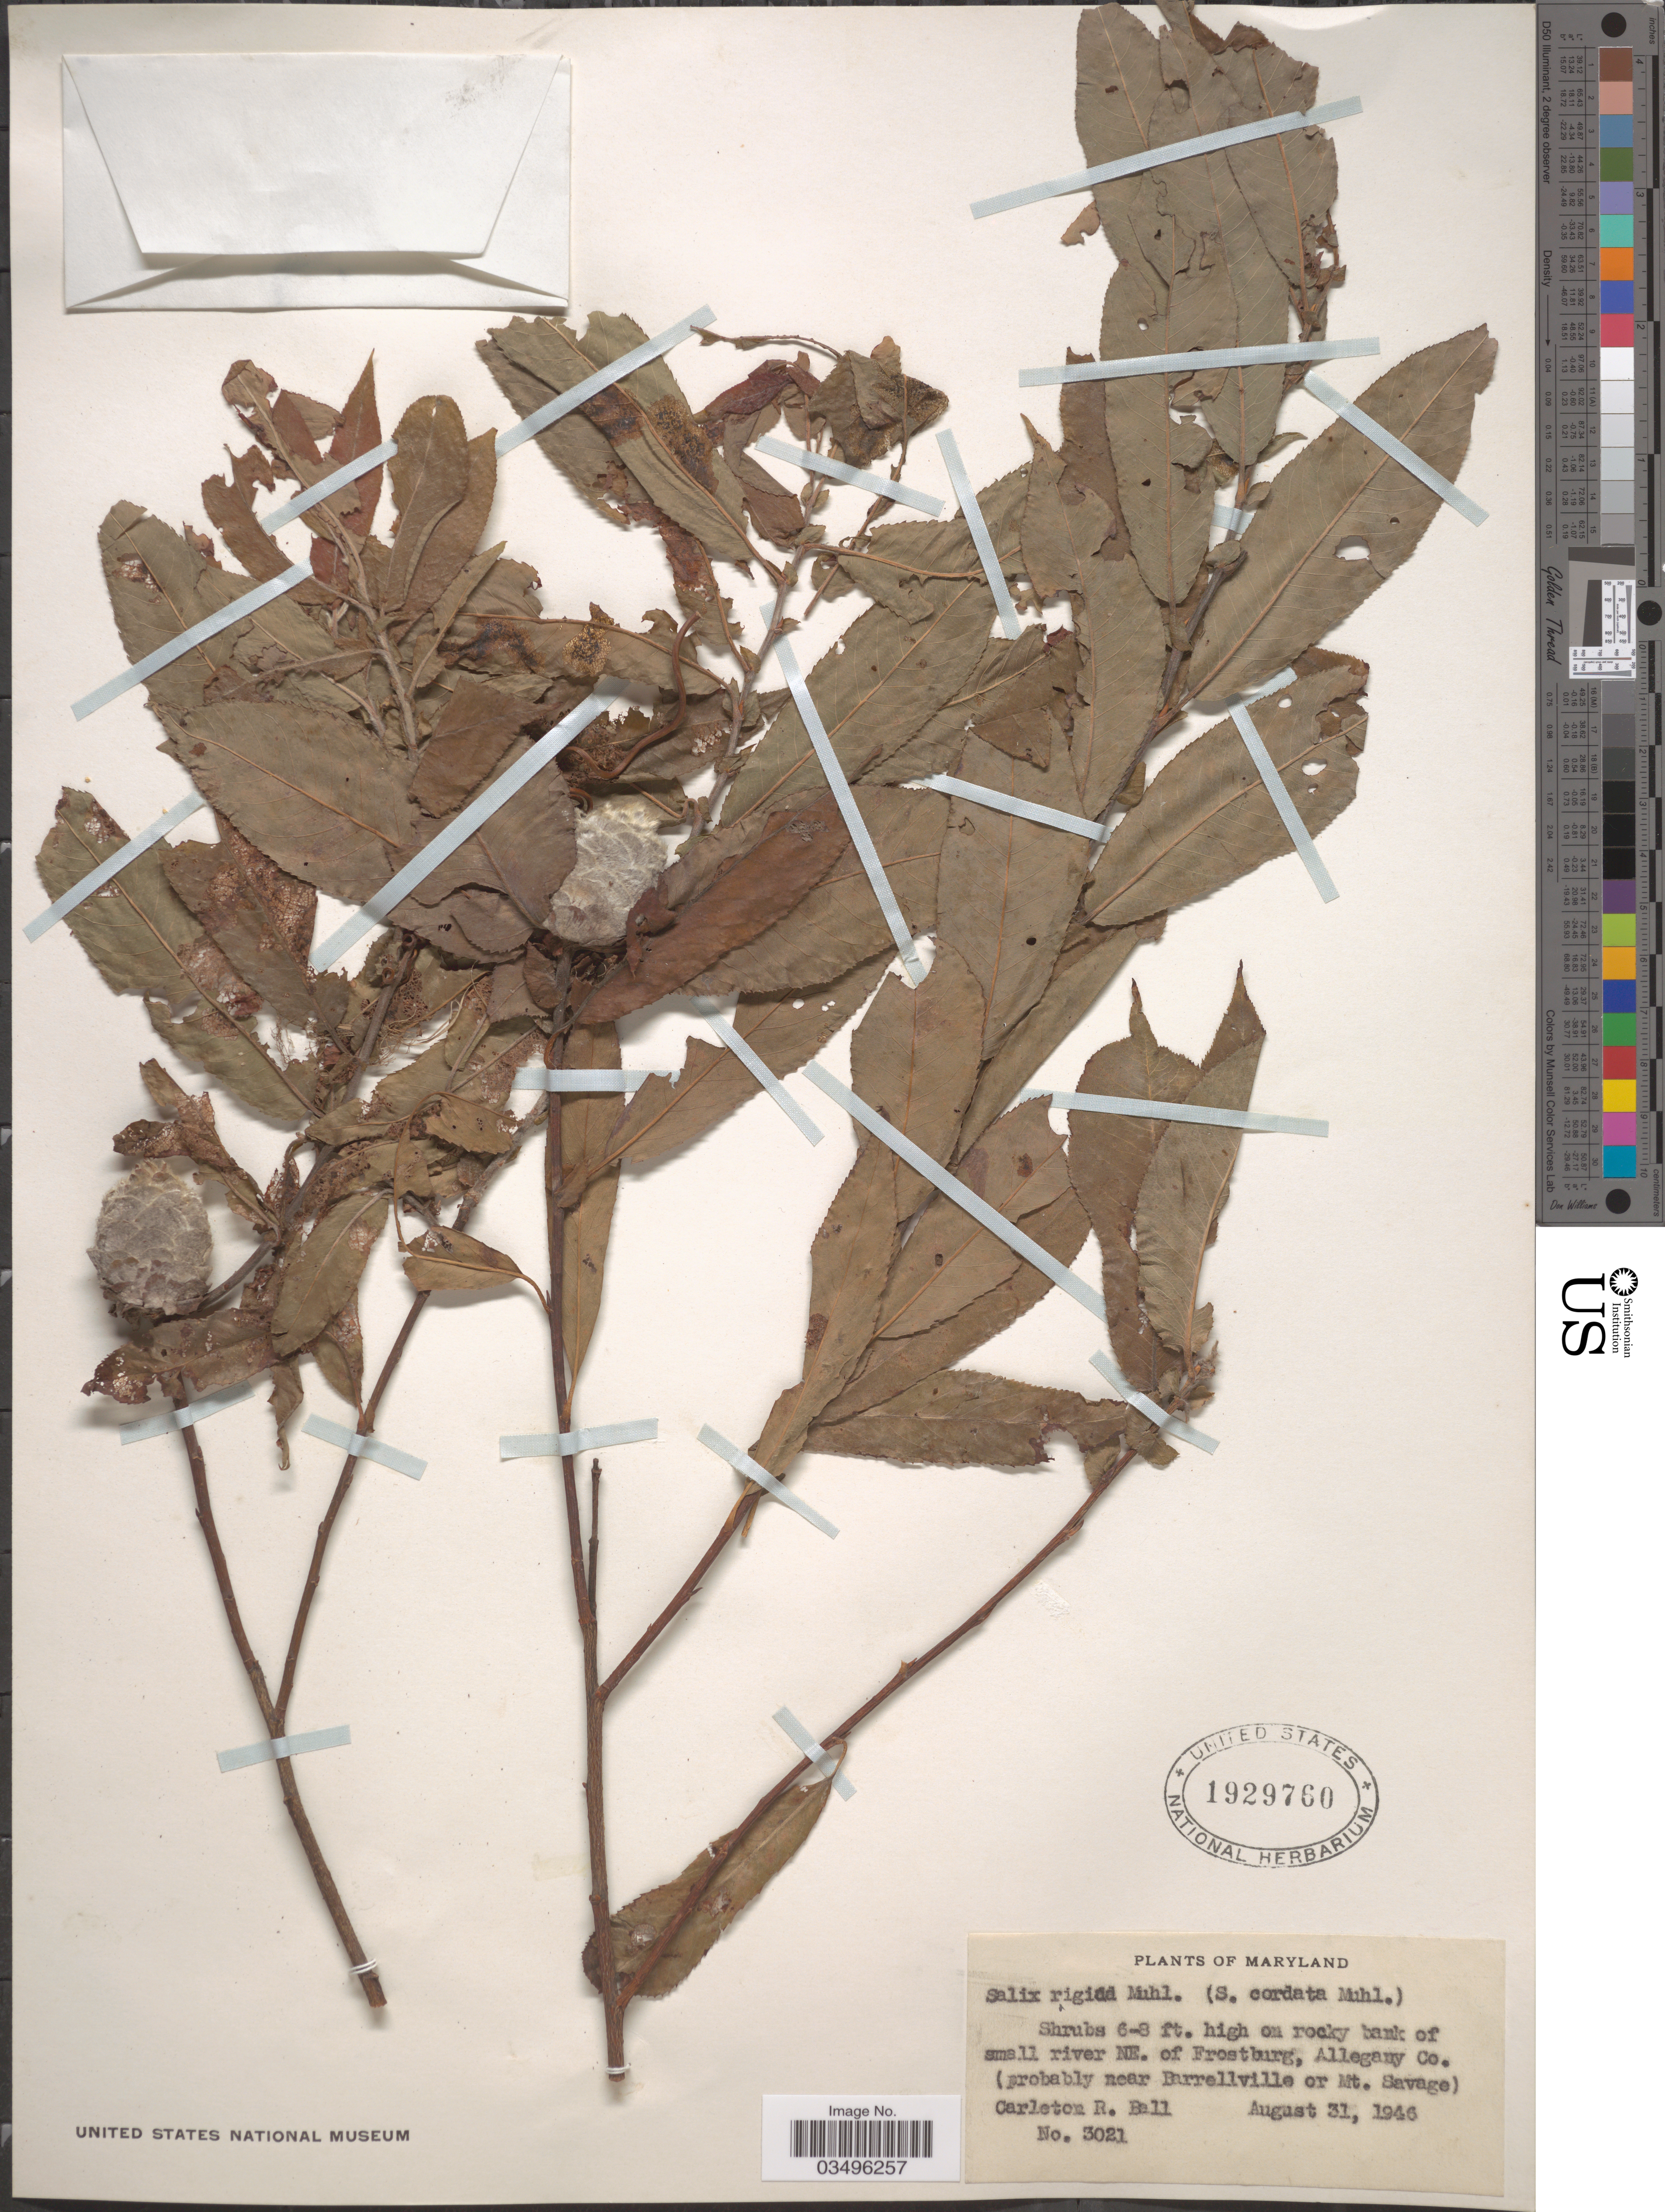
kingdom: Plantae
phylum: Tracheophyta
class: Magnoliopsida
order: Malpighiales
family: Salicaceae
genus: Salix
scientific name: Salix cordata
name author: Michx.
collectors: C. R. Ball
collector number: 3021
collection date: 1946-08-31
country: United States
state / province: Maryland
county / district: Allegany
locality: On rocky bank of small river NE. of Frostburg, Allegany Co. (probably near Barrellville or Mt. Savage).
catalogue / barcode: US 1929760